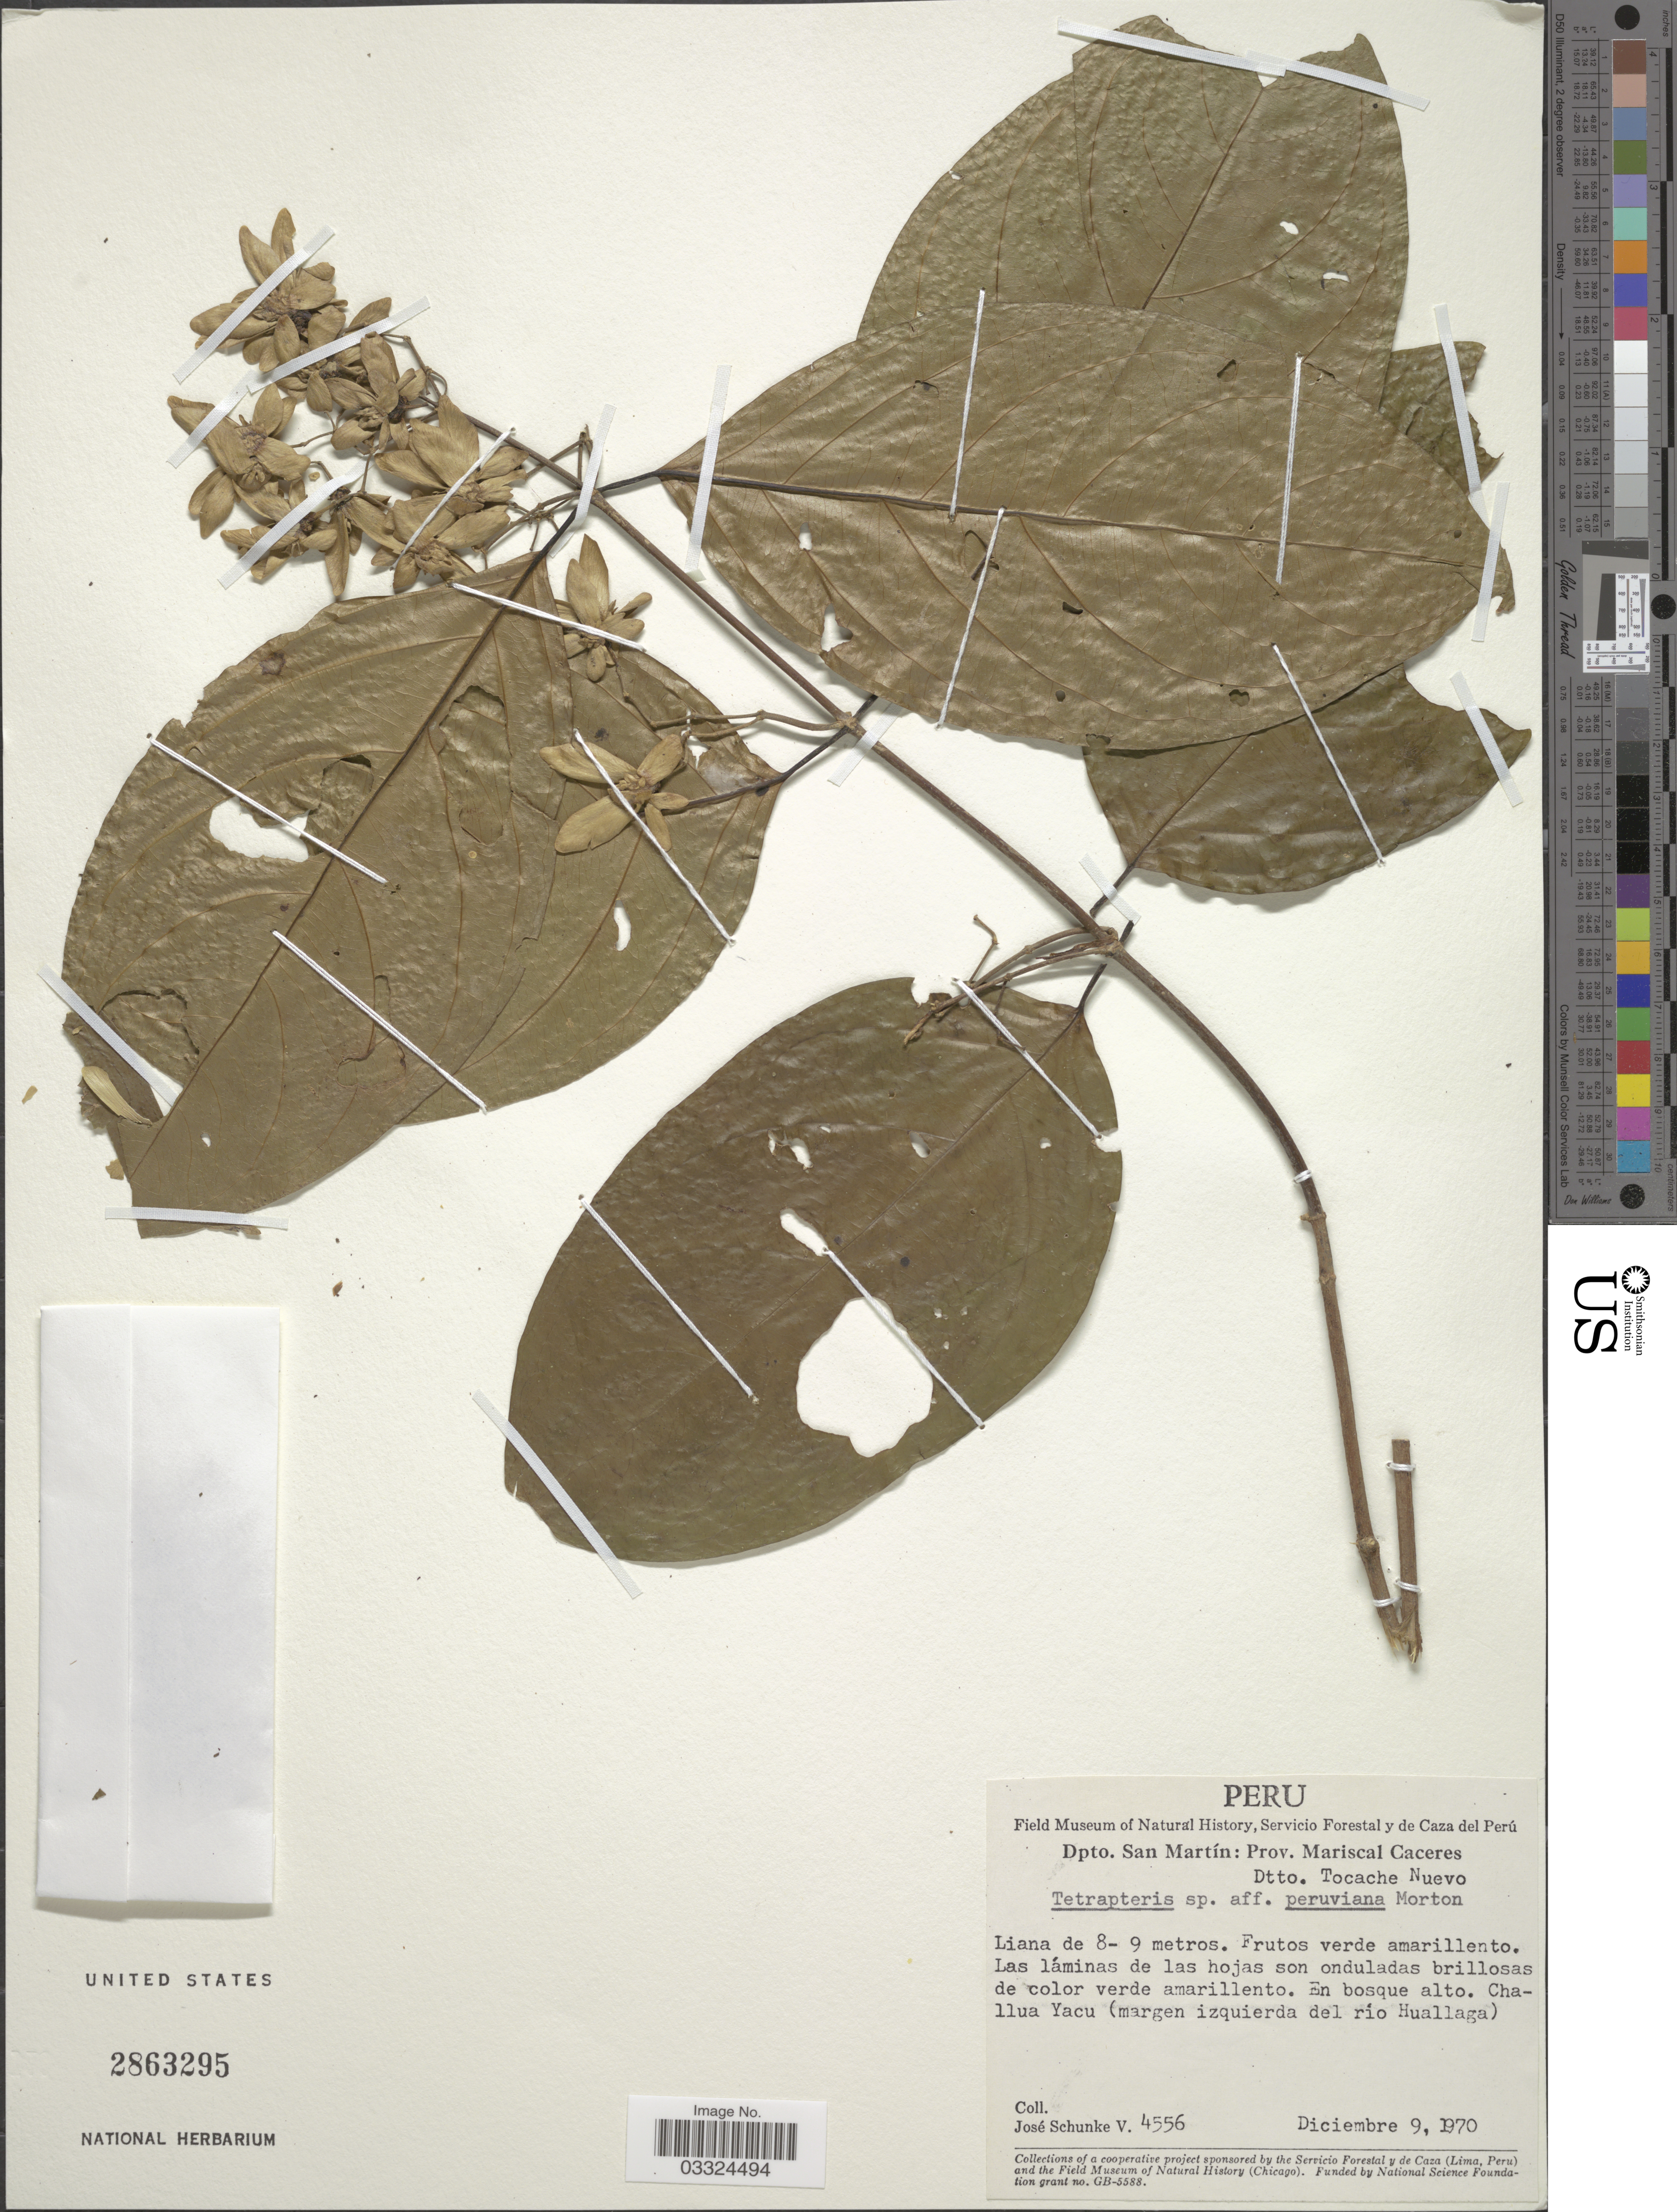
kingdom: Plantae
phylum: Tracheophyta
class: Magnoliopsida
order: Malpighiales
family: Malpighiaceae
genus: Tetrapterys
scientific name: Tetrapterys crispa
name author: A. Juss.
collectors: J. Schunke Vigo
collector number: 4556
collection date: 1970-12-09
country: Peru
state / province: San Martín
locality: Dpto. San Martín: Prov. Mariscal Caceres. Dtto. Tocache Nuevo. Challua Yacu (margen izquierda del río Huallaga).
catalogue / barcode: US 2863295